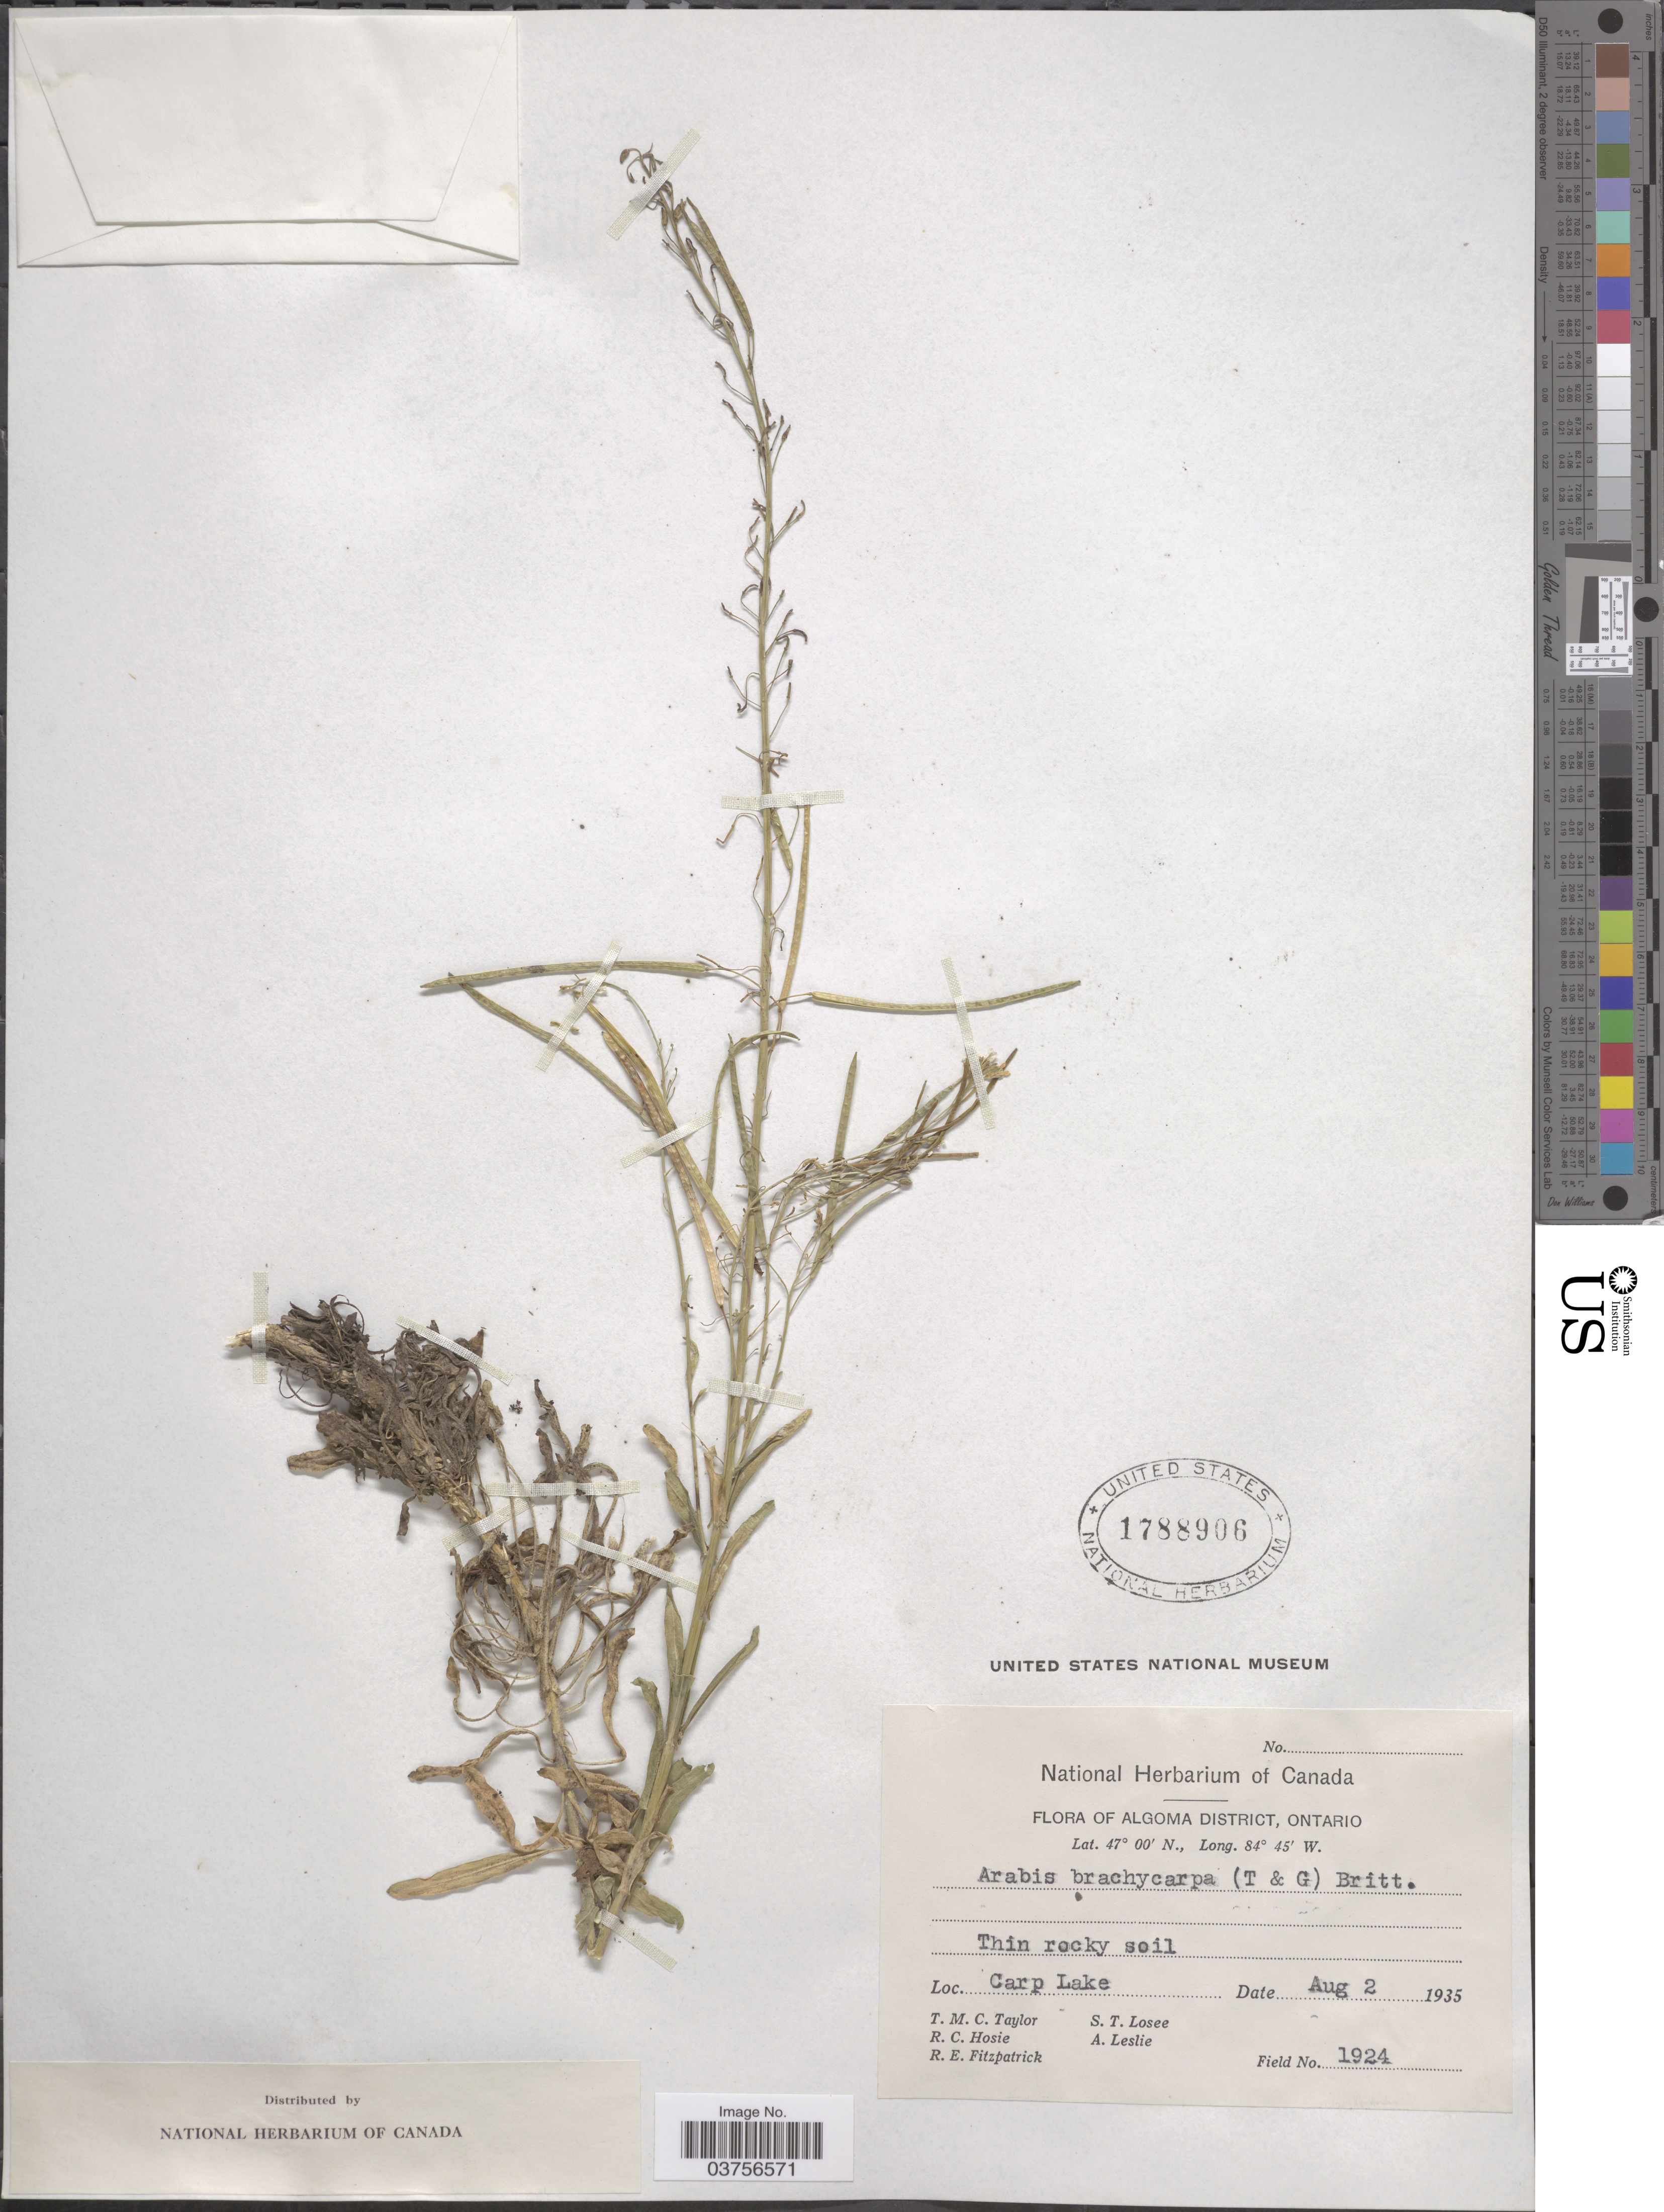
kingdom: Plantae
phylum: Tracheophyta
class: Magnoliopsida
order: Brassicales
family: Brassicaceae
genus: Arabis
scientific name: Arabis divaricarpa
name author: A. Nelson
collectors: T. M. C. Taylor, R. Hosie, R. Fitzpatrick, S. Losee & A. Leslie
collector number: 1924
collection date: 1935-08-02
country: Canada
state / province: Ontario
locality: Algoma District. Carp Lake.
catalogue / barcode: US 1788906